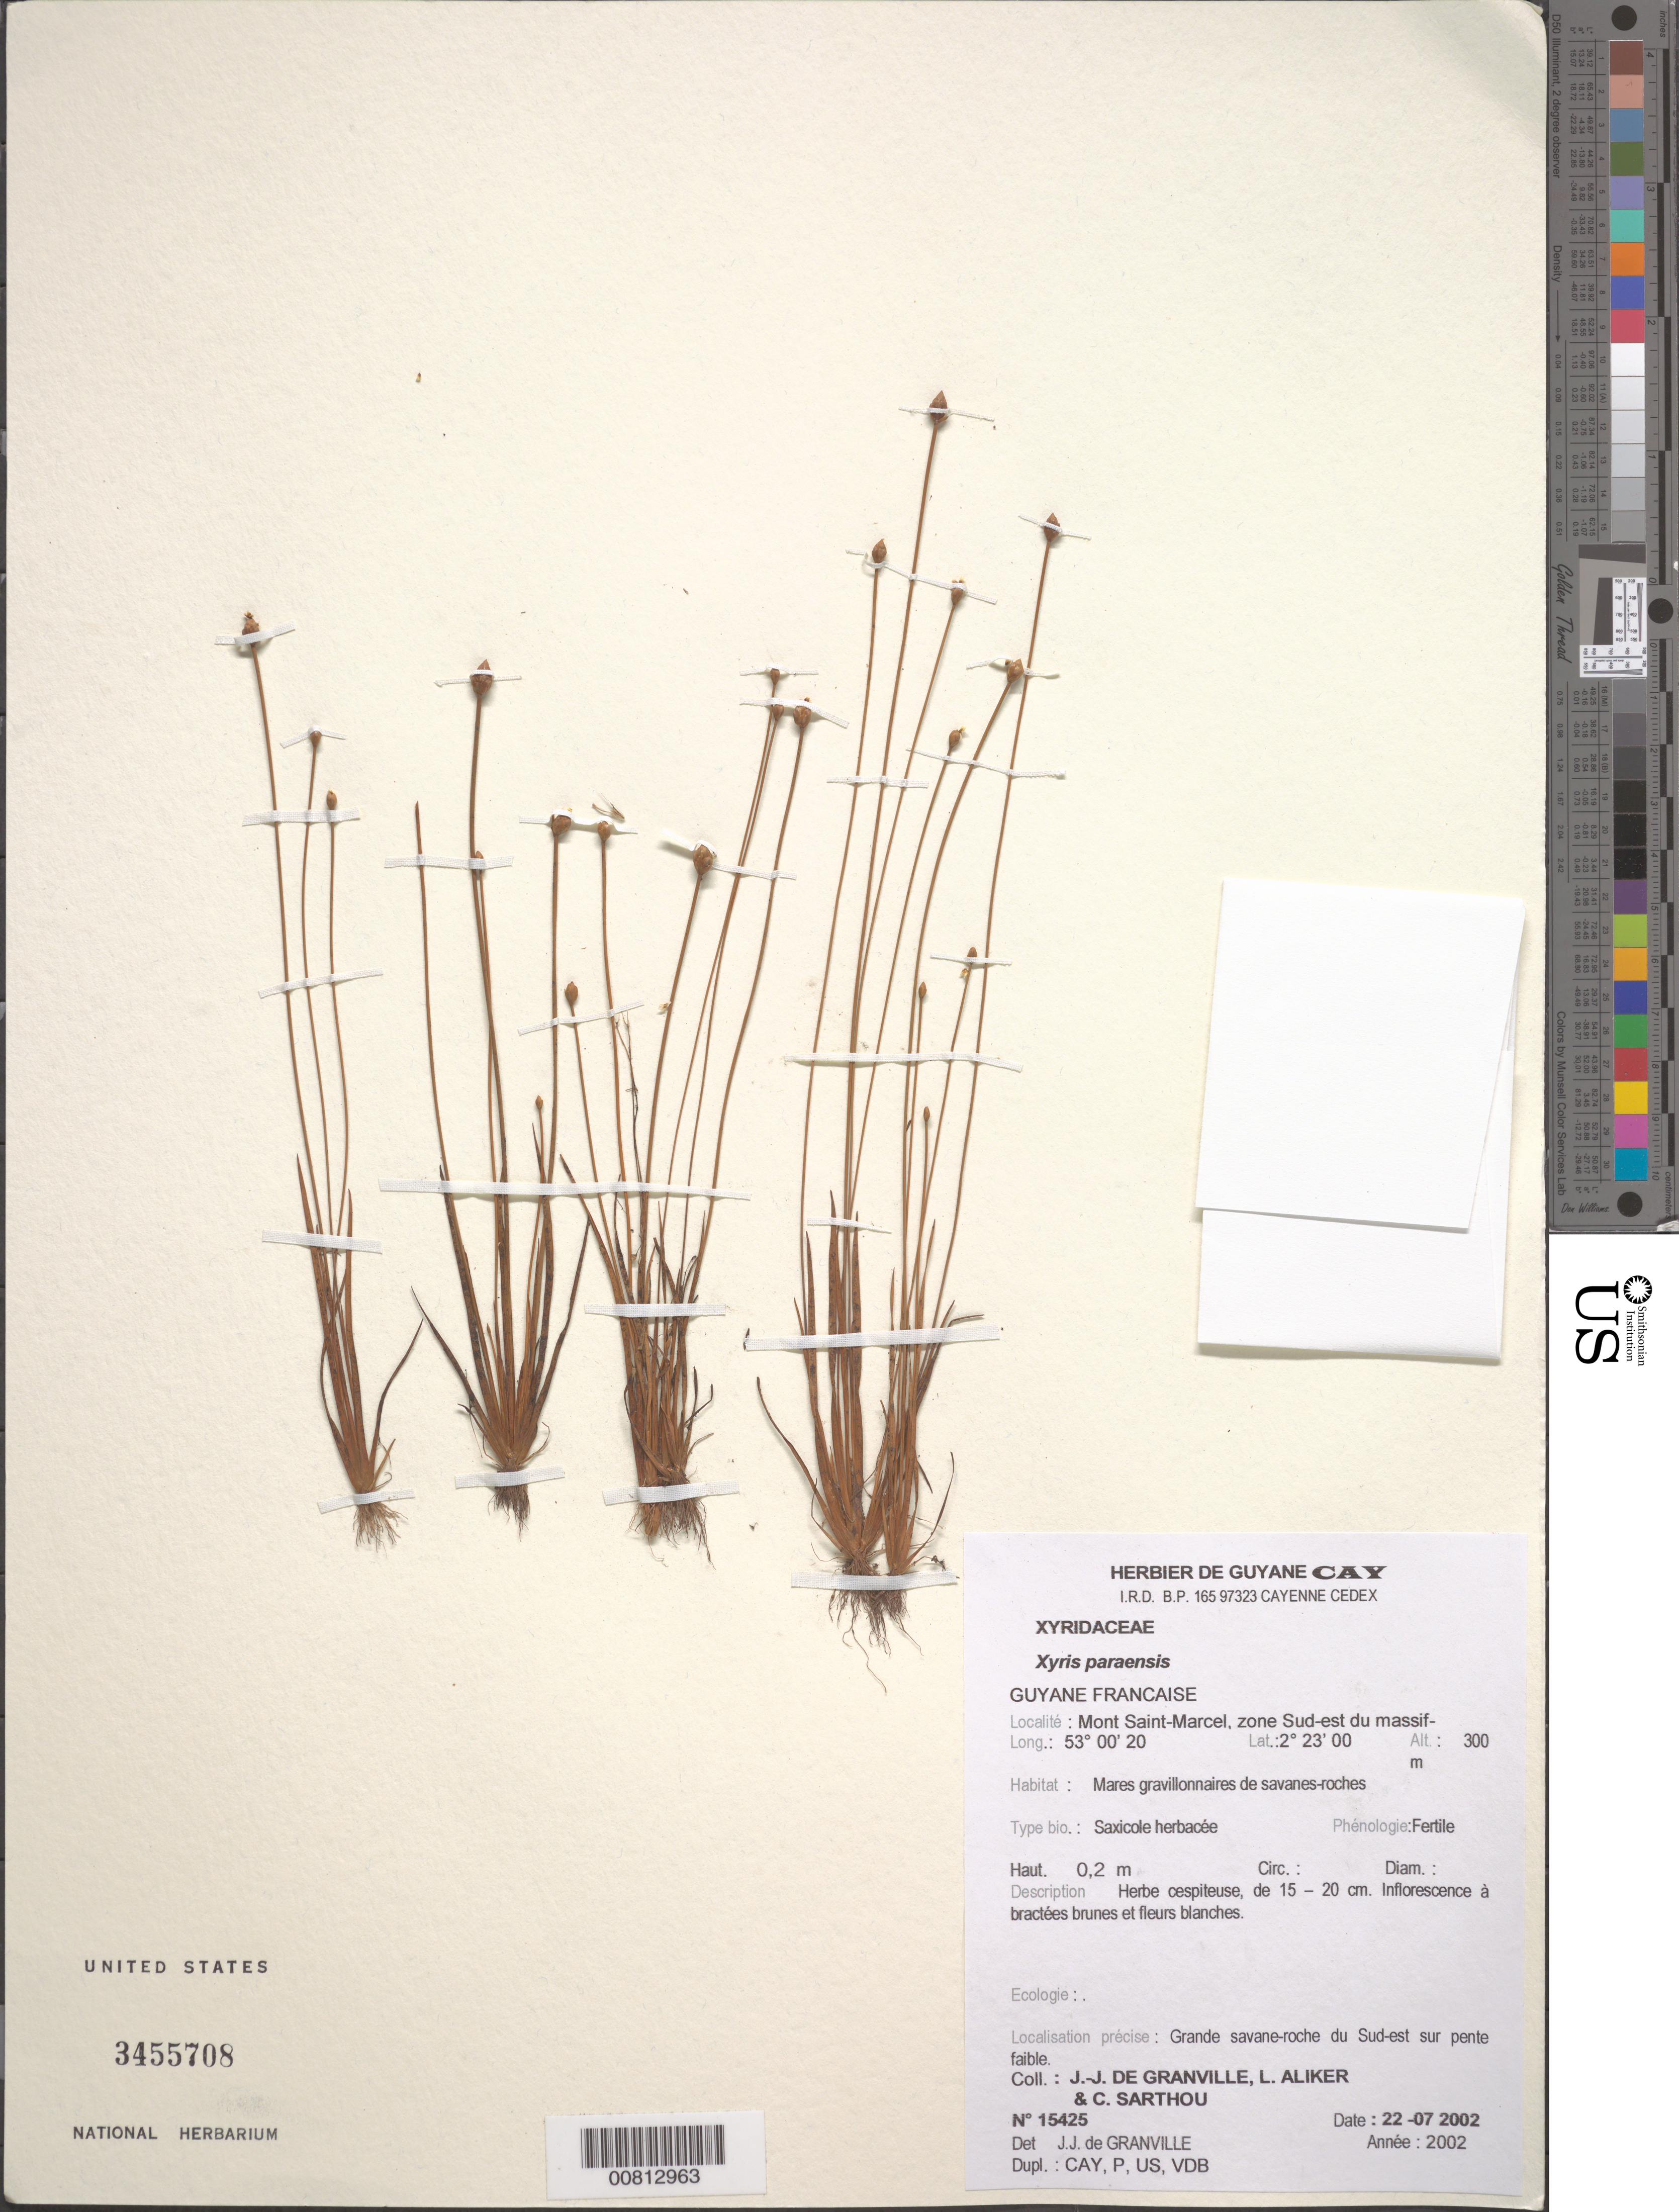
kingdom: Plantae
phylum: Tracheophyta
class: Liliopsida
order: Poales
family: Xyridaceae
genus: Xyris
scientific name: Xyris paraensis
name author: Poepp. ex Kunth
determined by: Granville, J. J. de, (CAY), Institut de Recherche pour le Developpement (IRD) (FRENCH GUIANA)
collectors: J.-J. de Granville, L. Aliker & C. Sarthou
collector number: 15425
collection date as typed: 22-Jul-02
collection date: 2002-07-22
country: French Guiana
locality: Mont Saint-Marcel, zone Sud-Est du massif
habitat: Mares gravillonnaires de savanes roches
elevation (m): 300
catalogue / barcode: US 3455708